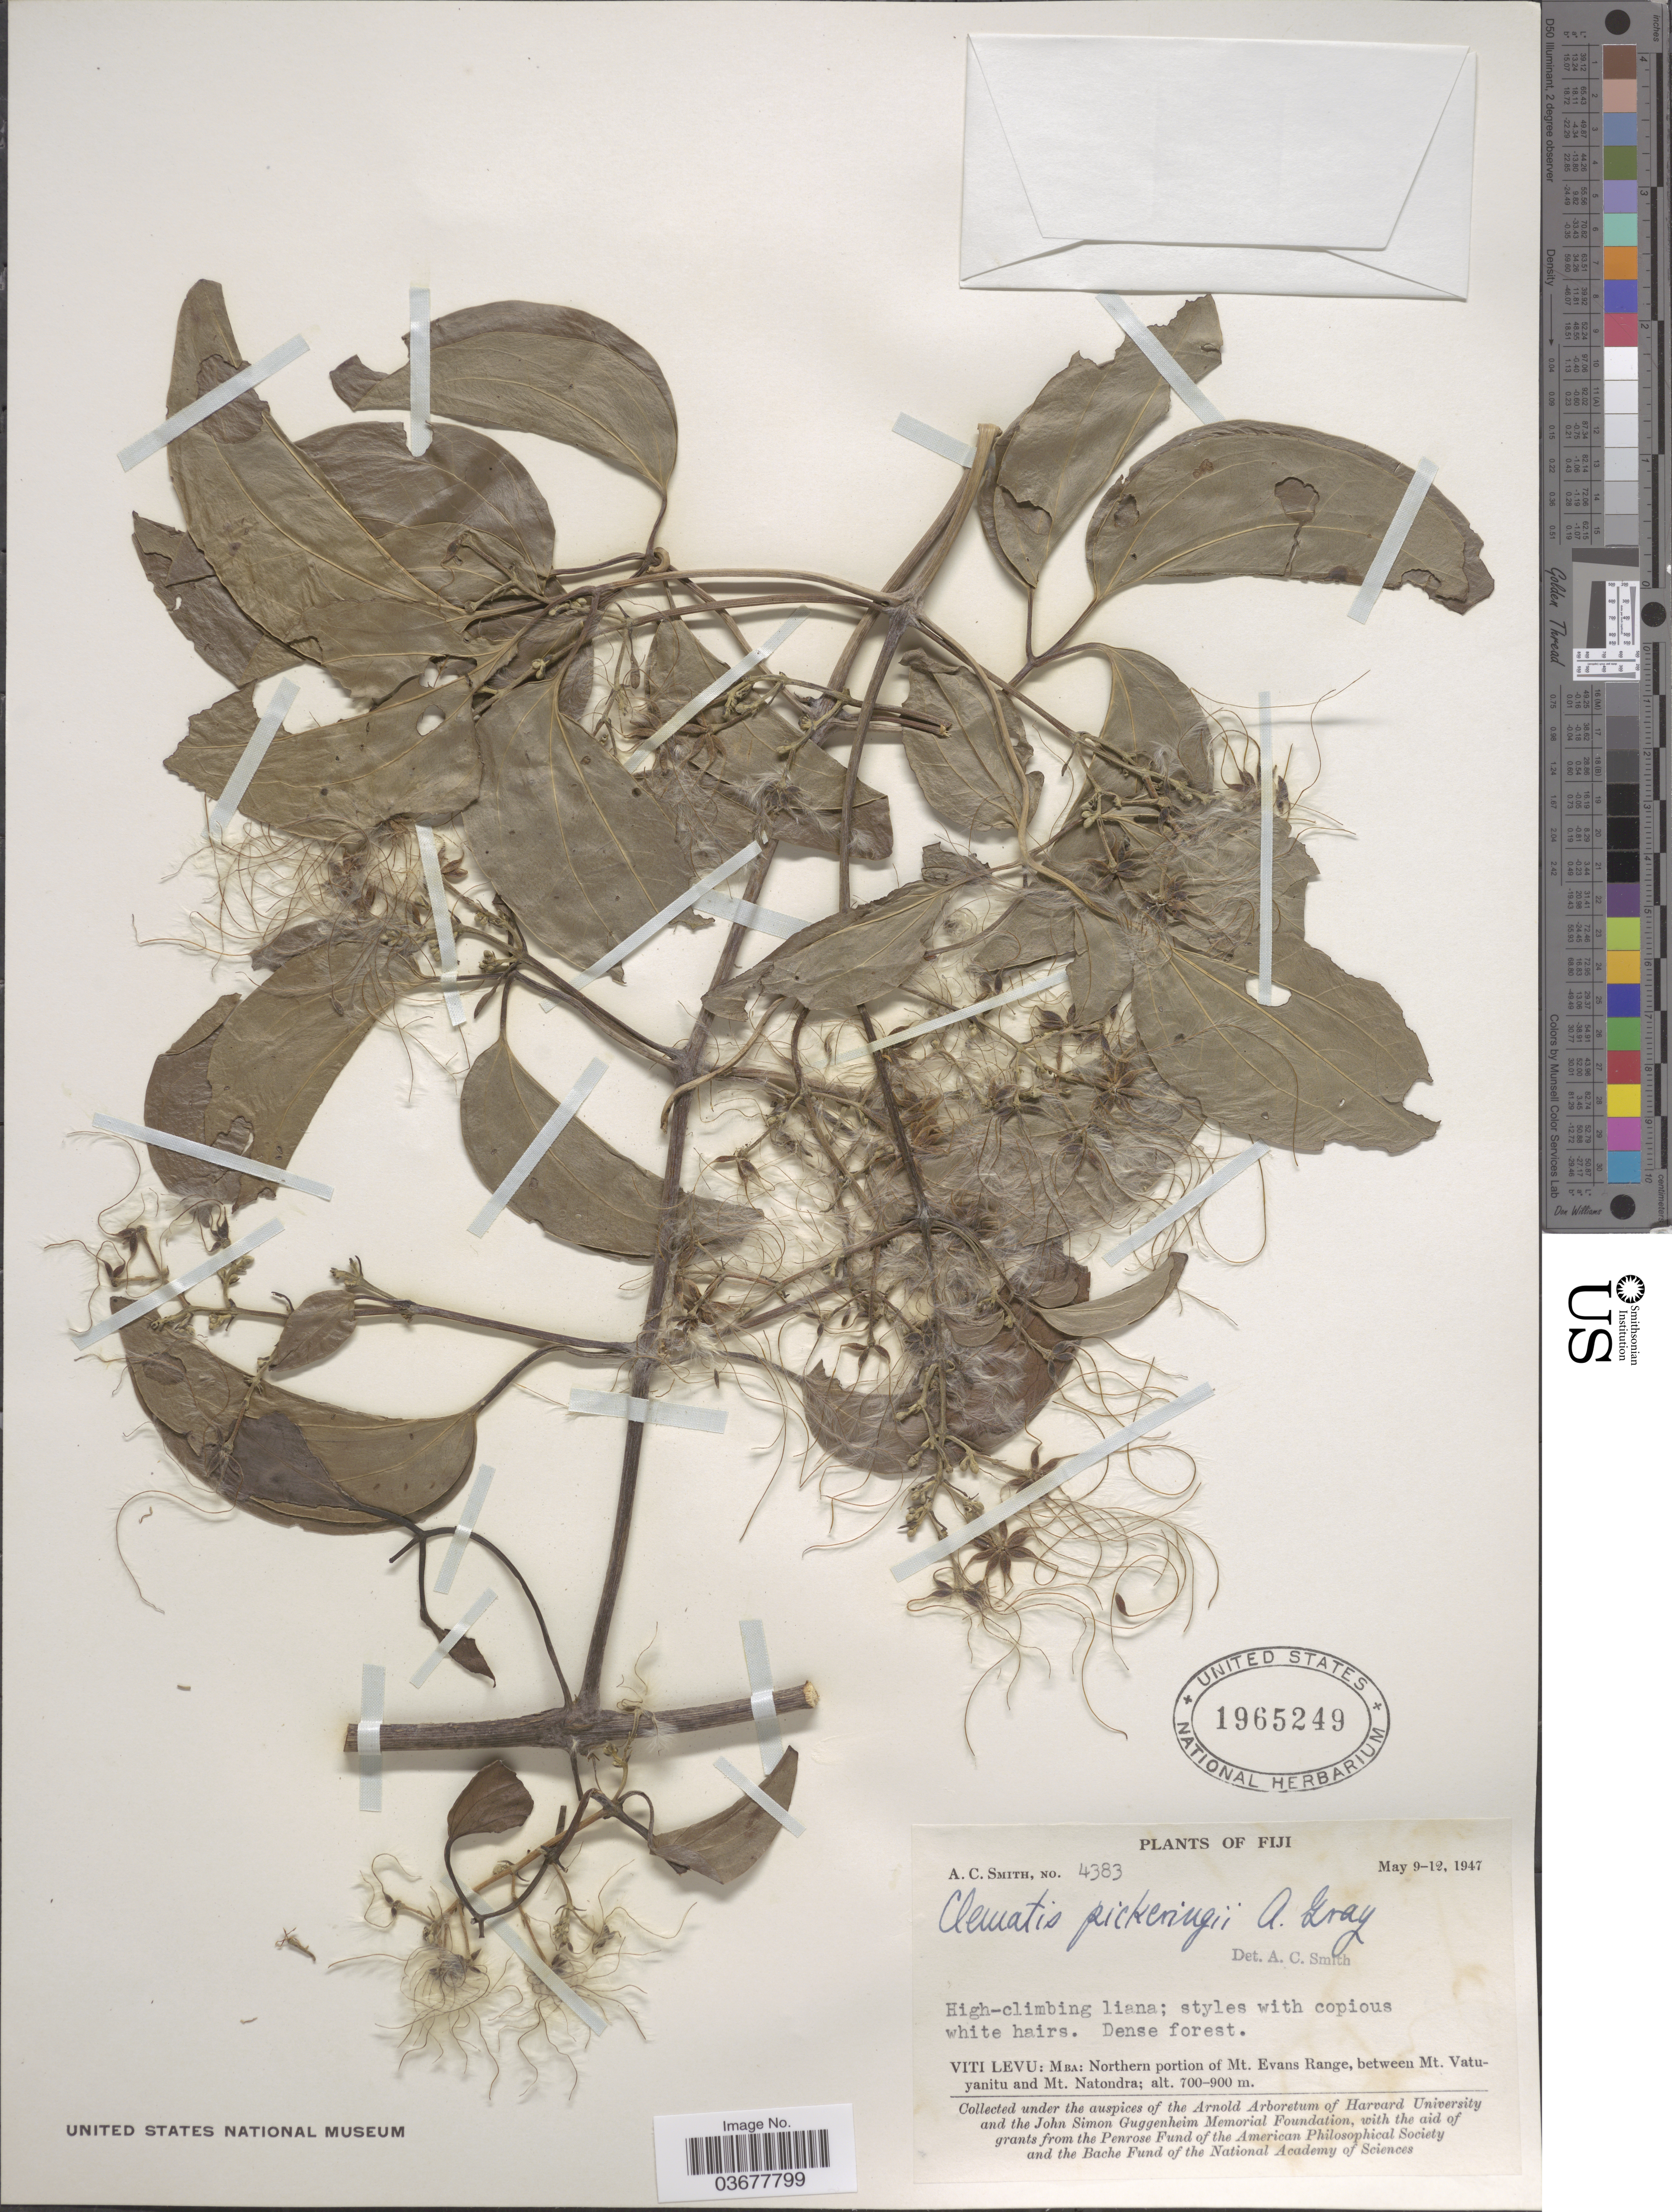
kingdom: Plantae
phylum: Tracheophyta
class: Magnoliopsida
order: Ranunculales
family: Ranunculaceae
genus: Clematis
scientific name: Clematis pickeringii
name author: A. Gray in Wilkes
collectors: A. C. Smith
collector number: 4383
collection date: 1947-05-09/1947-05-12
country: Fiji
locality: Viti Levu: Mba: Northern portion of Mt. Evans Range, between Mt. Vatuyanitu and Mt. Natondra.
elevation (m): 700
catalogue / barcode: US 1965249